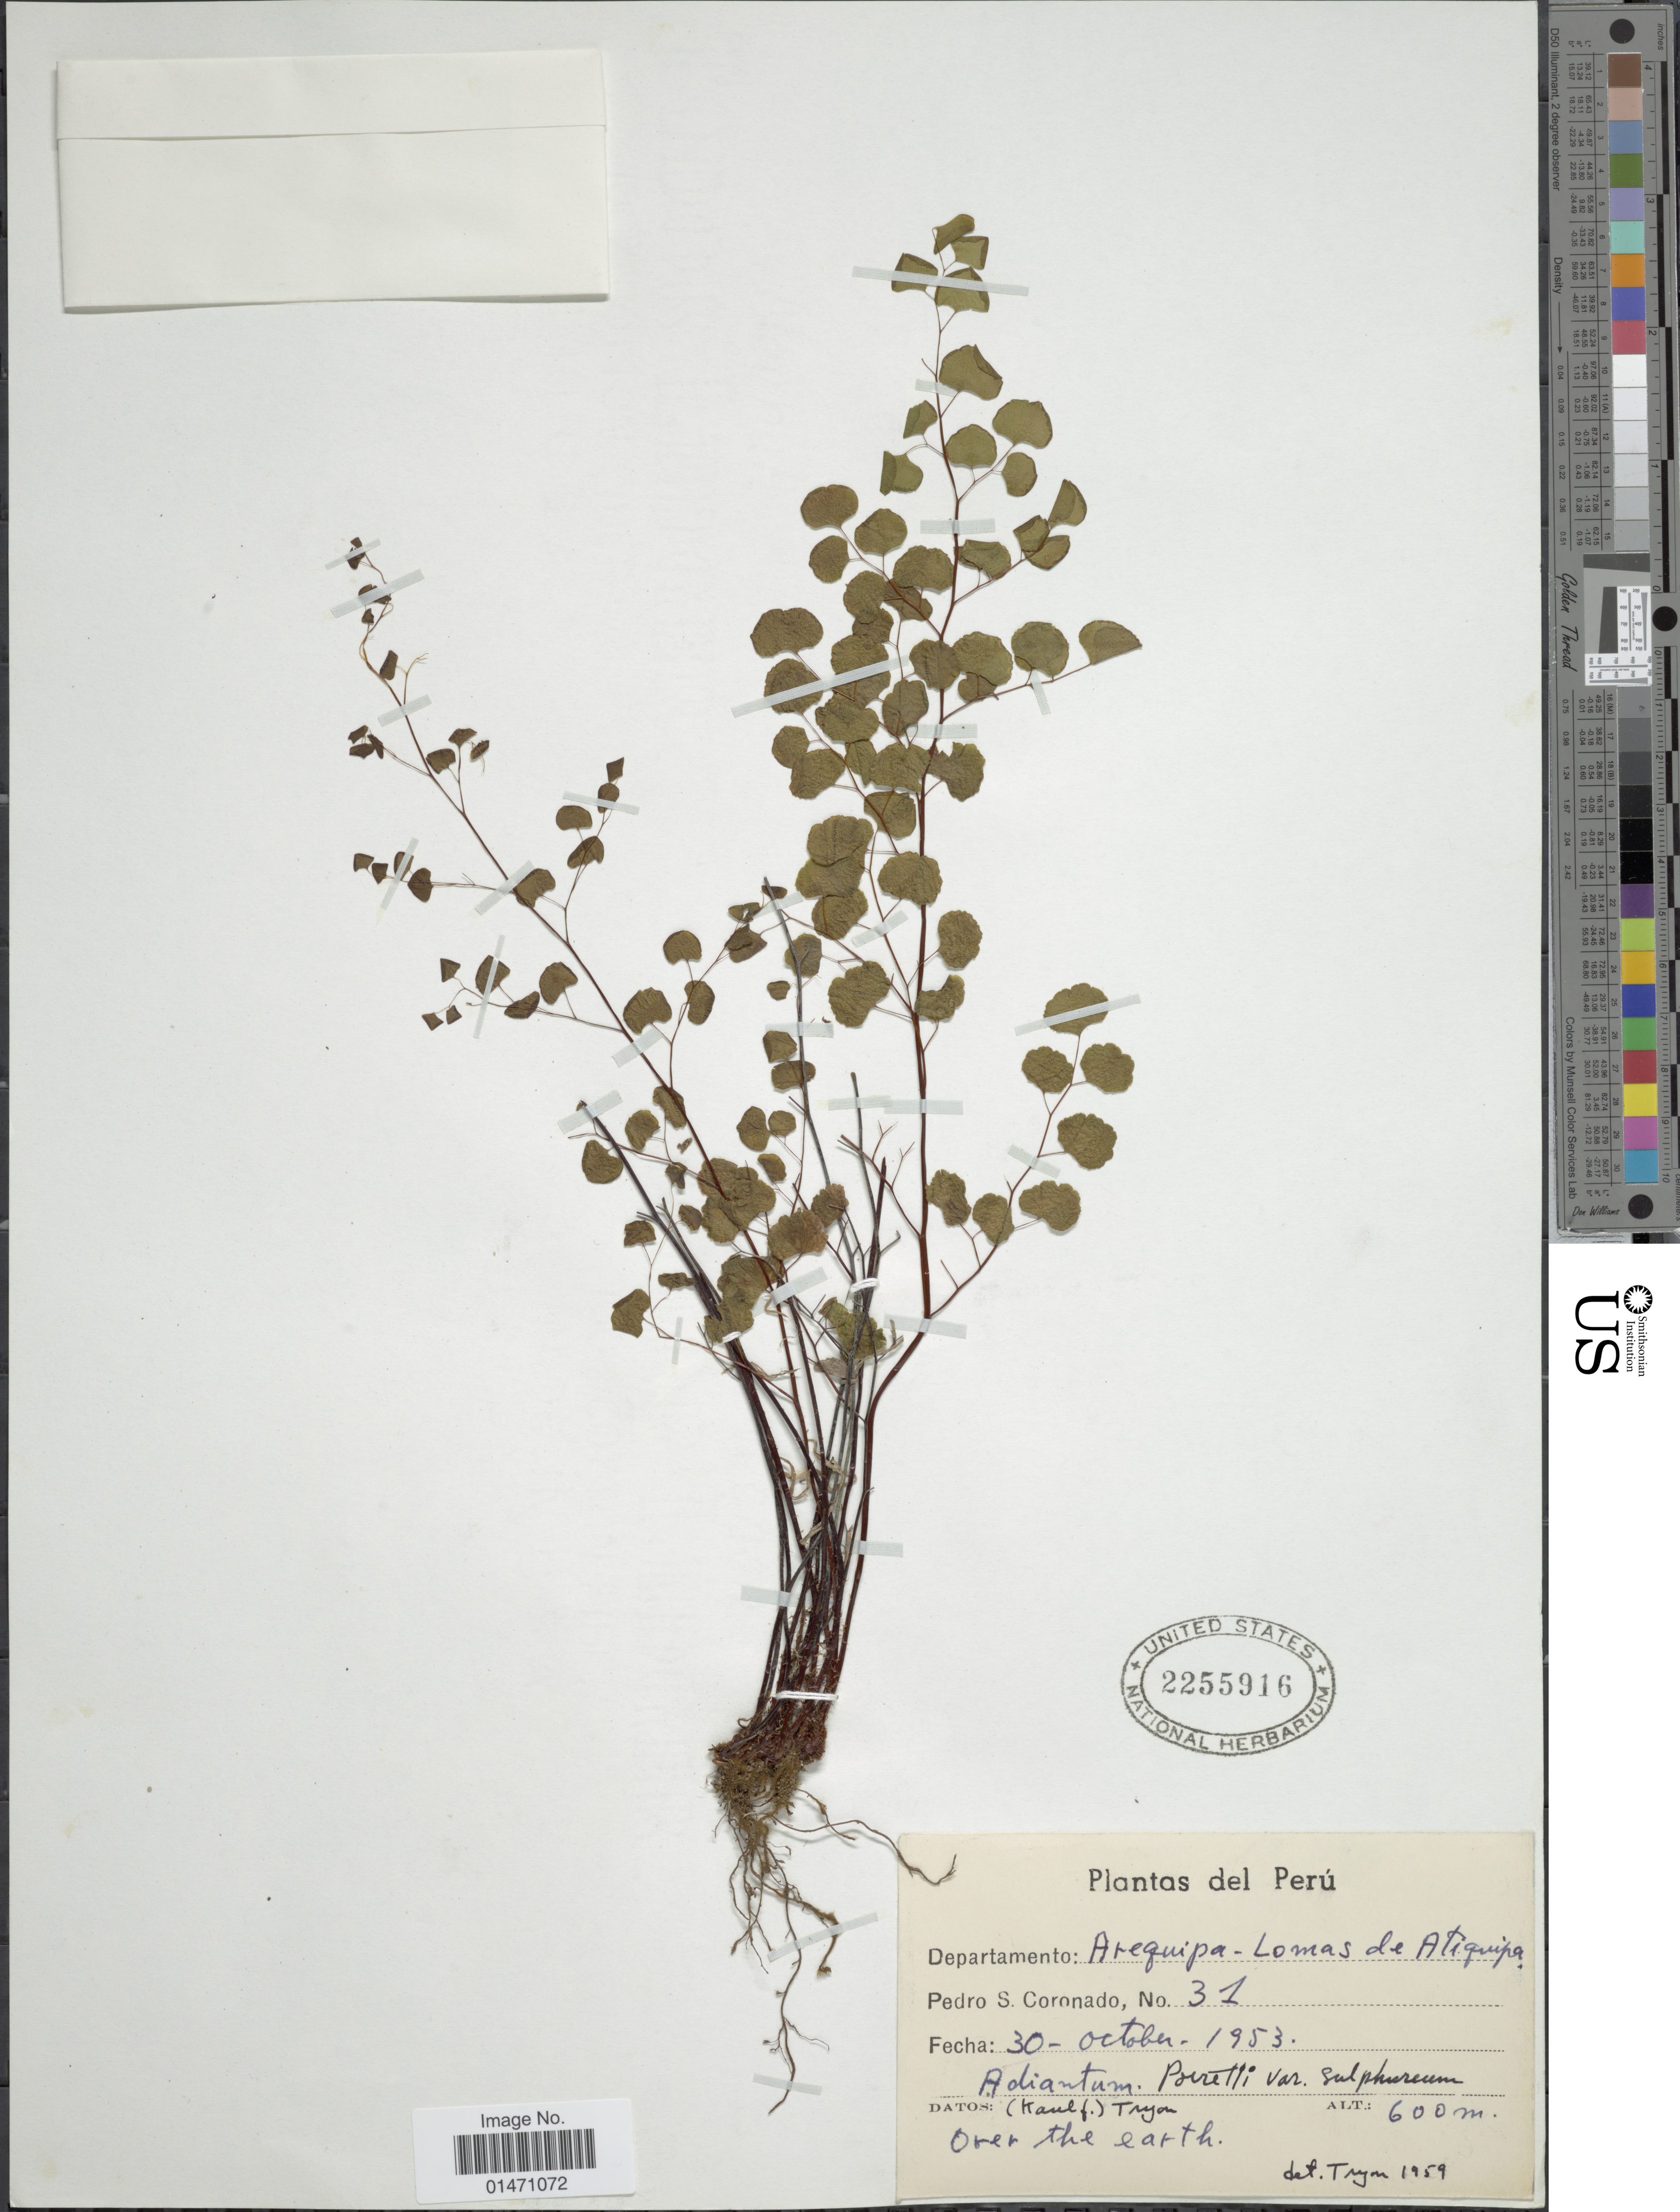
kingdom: Plantae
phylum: Tracheophyta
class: Polypodiopsida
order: Polypodiales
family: Pteridaceae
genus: Adiantum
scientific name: Adiantum poiretii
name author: Wikstr.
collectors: P. Coronado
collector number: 31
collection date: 1953-10-30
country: Peru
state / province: Arequipa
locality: Lomas de Atiquipa, Departamento Arequipa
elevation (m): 600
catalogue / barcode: US 2255916